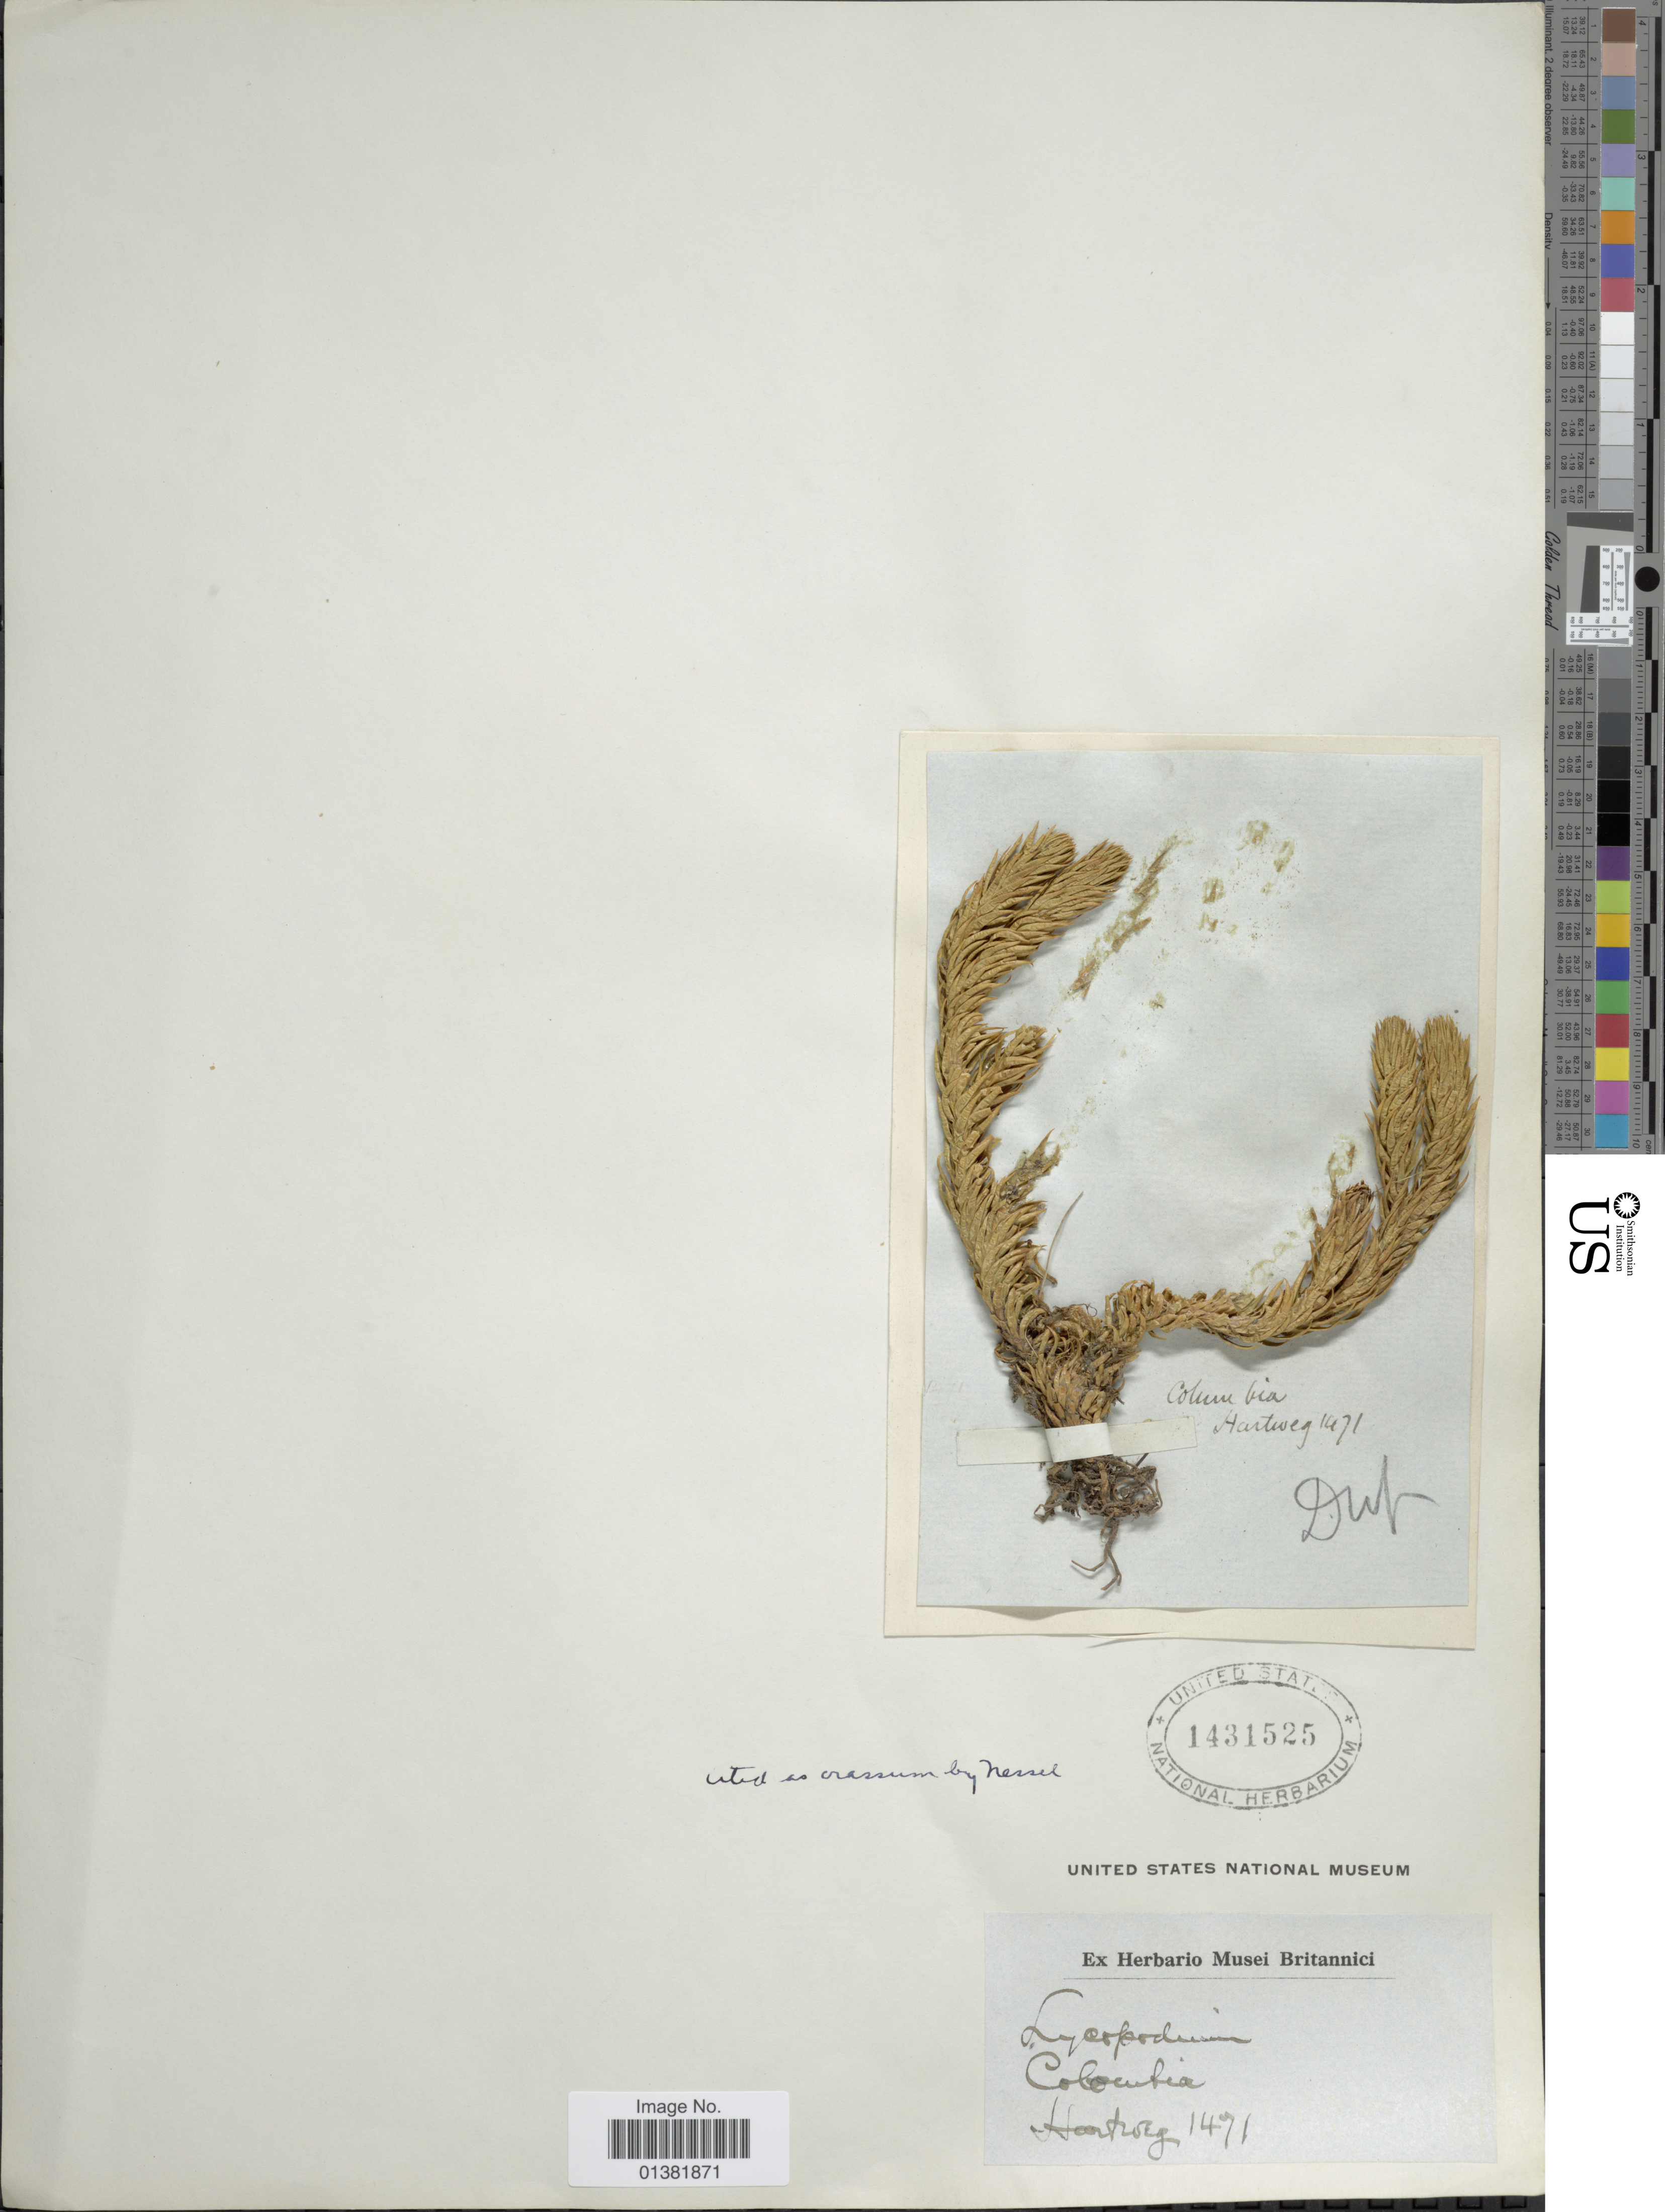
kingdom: Plantae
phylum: Tracheophyta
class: Lycopodiopsida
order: Lycopodiales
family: Lycopodiaceae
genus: Phlegmariurus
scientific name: Phlegmariurus crassus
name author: (Humb. & Bonpl. ex Willd.) B. Øllg.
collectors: Hartweg, --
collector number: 1471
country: Colombia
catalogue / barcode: US 1431525